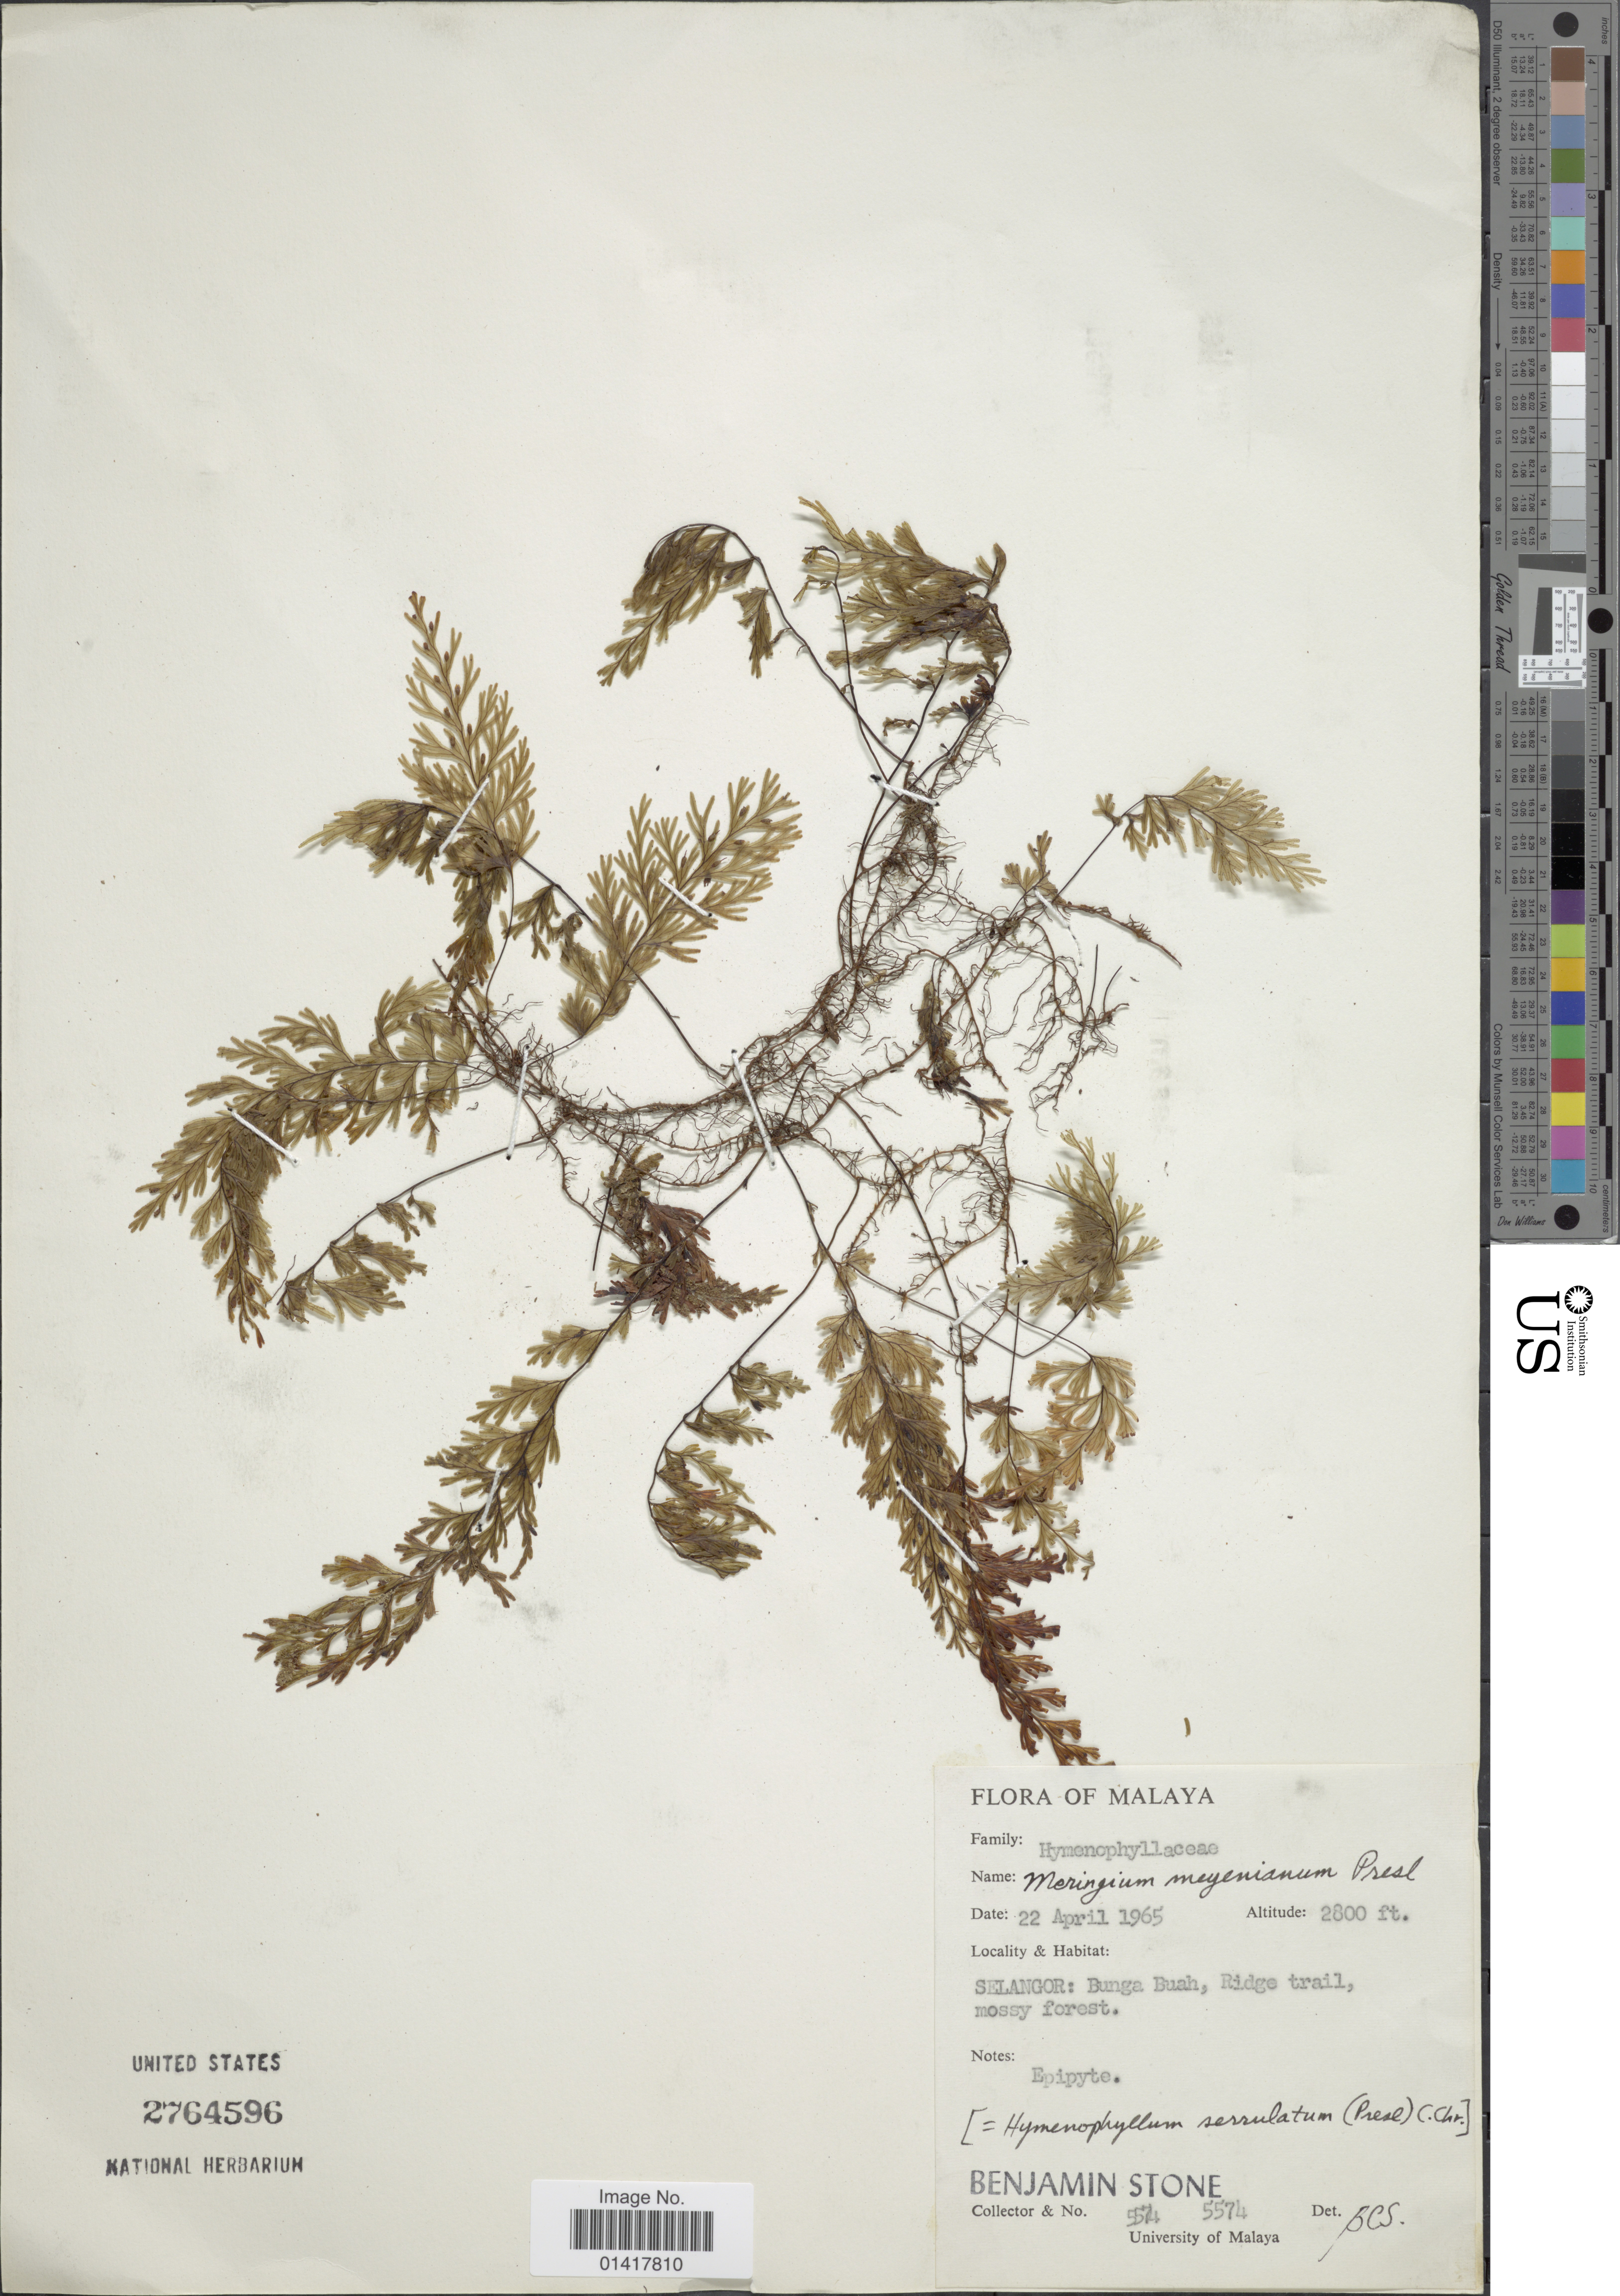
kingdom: Plantae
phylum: Tracheophyta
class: Polypodiopsida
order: Hymenophyllales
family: Hymenophyllaceae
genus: Hymenophyllum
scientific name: Hymenophyllum meyenianum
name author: (C. Presl) Copel.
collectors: B. C. Stone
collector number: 5574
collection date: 1965-04-22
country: Malaysia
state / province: Selangor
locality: Bunga Buah, Ridge trail, mossy forest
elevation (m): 853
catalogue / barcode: US 2764596